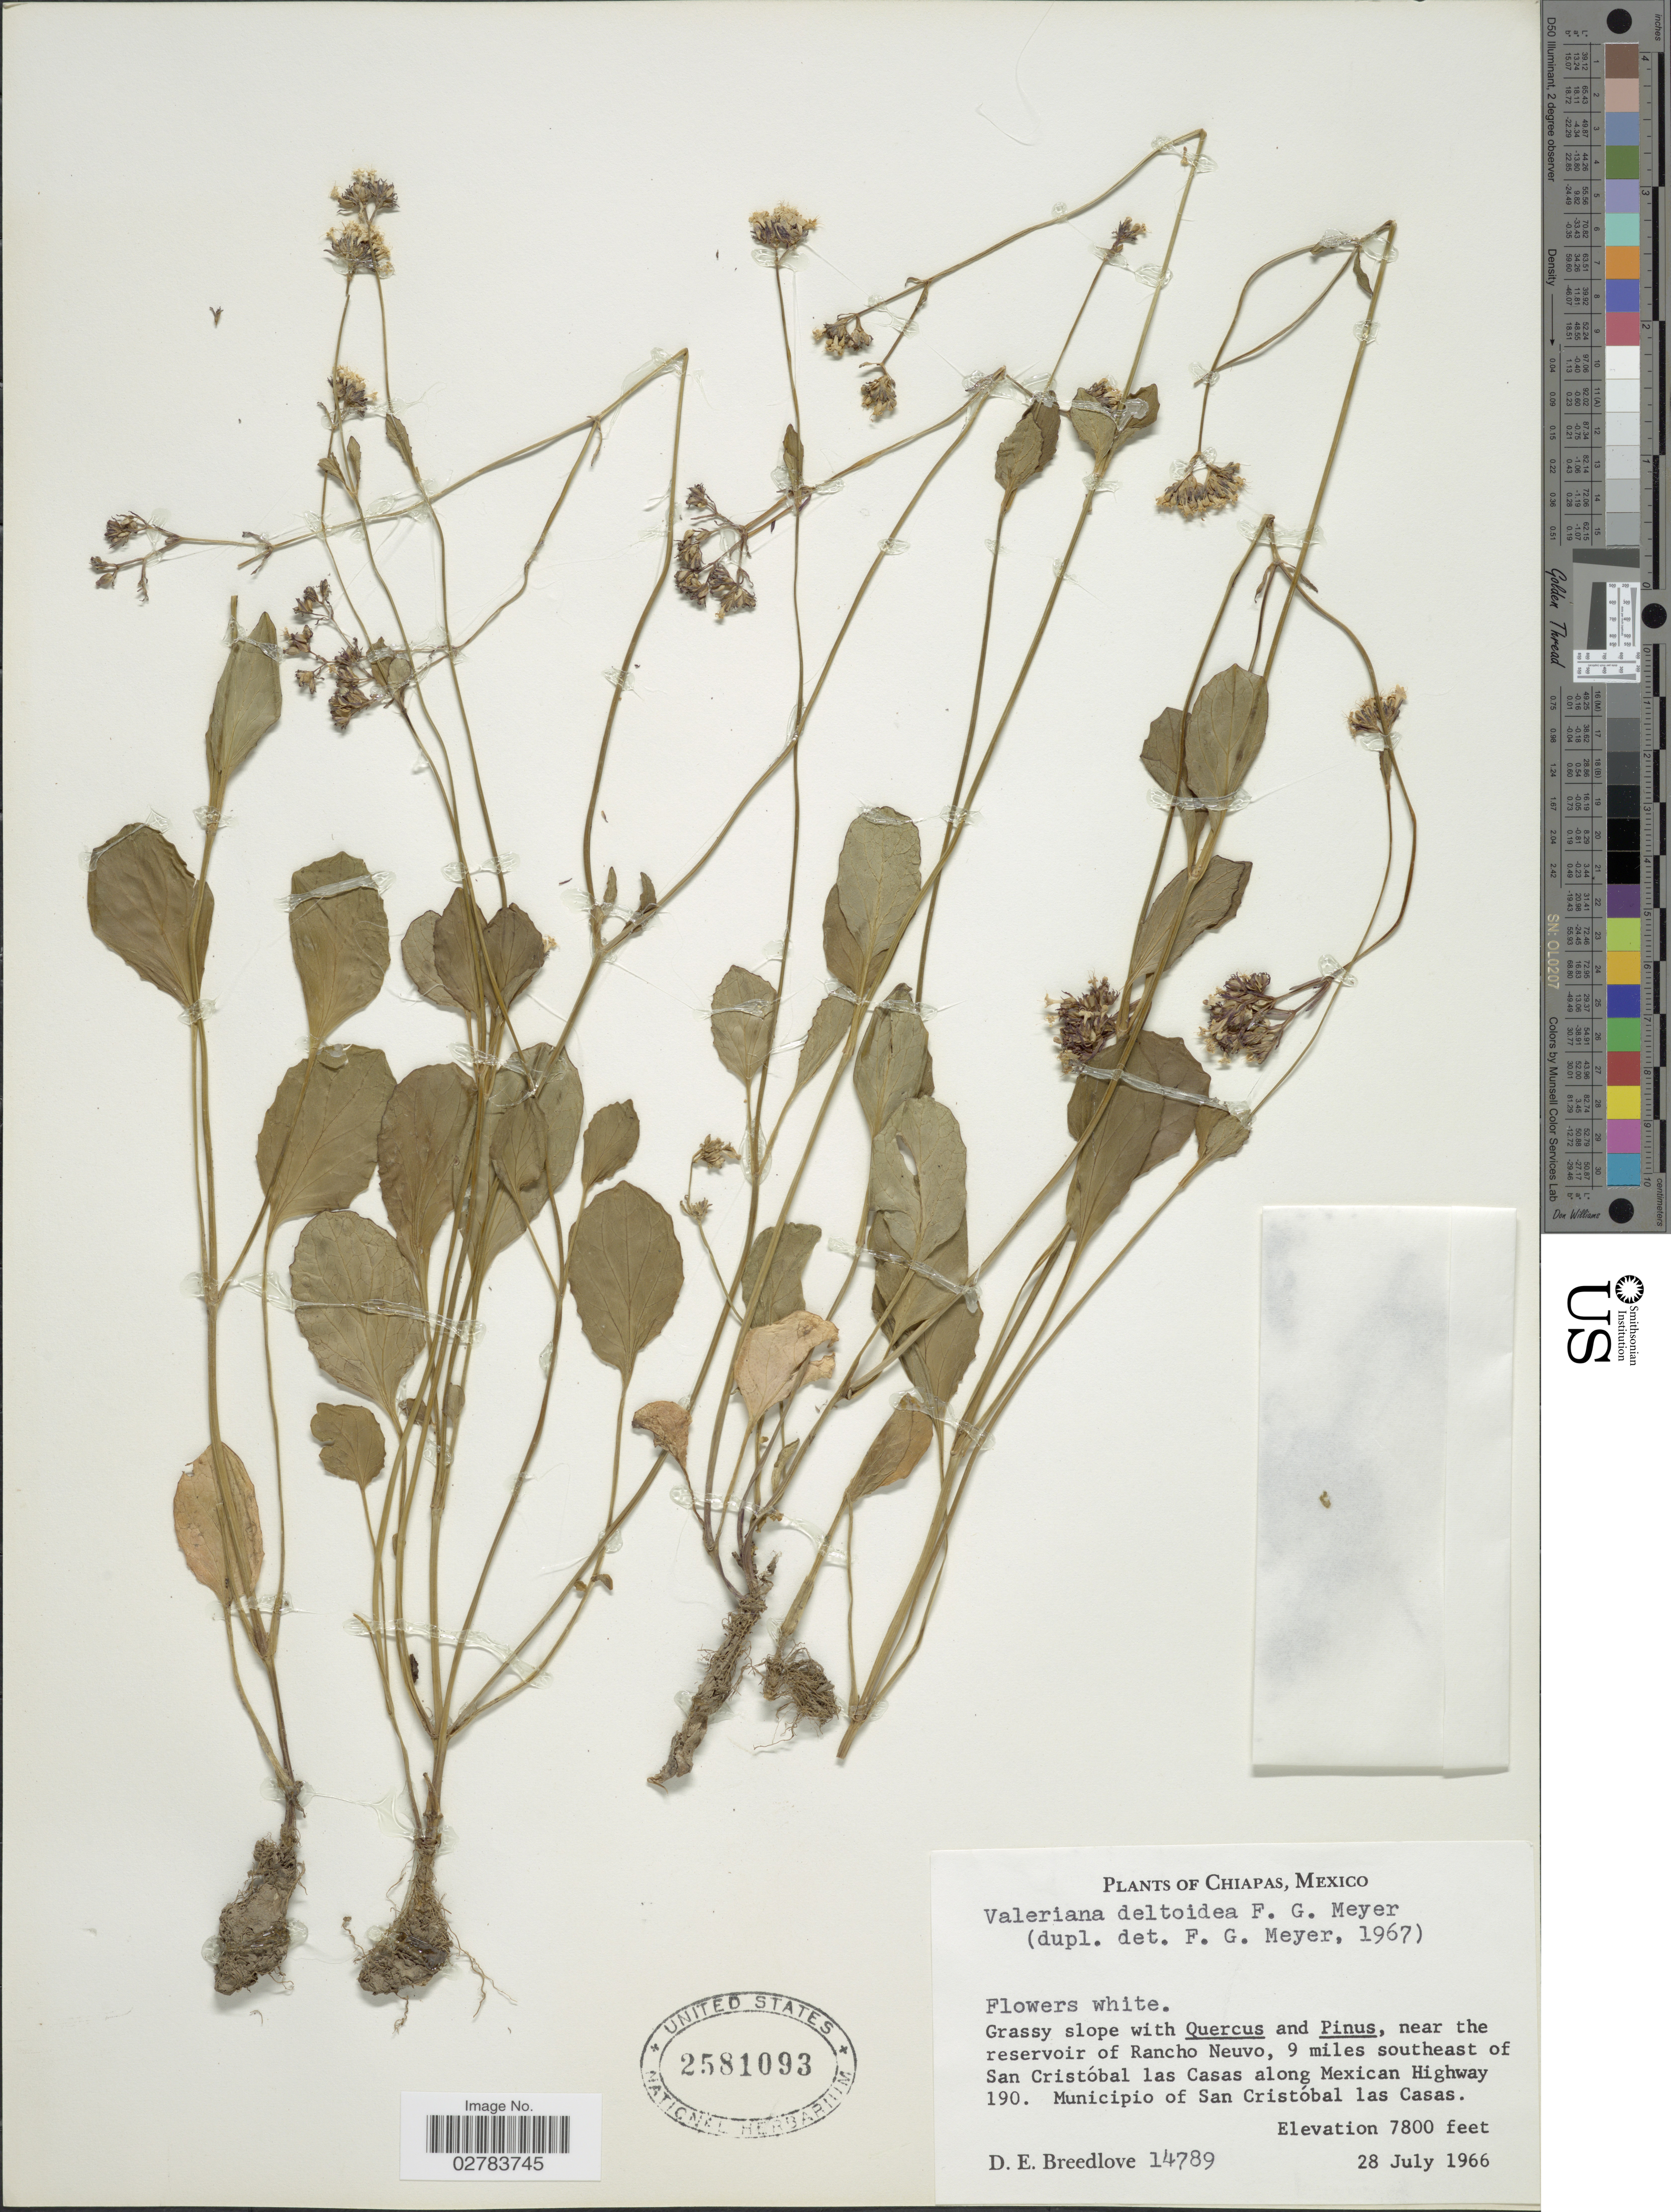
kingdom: Plantae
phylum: Tracheophyta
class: Magnoliopsida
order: Dipsacales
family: Caprifoliaceae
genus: Valeriana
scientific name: Valeriana deltoidea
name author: F.G. Mey.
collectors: D. E. Breedlove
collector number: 14789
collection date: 1966-07-28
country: Mexico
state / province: Chiapas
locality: Near the reservoir of Rancho Neuvo, 9 miles southeast of San Cristóbal las Casas along Mexican Highway 190. Municipio of San Cristóbal las Casas.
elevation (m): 2377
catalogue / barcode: US 2581093